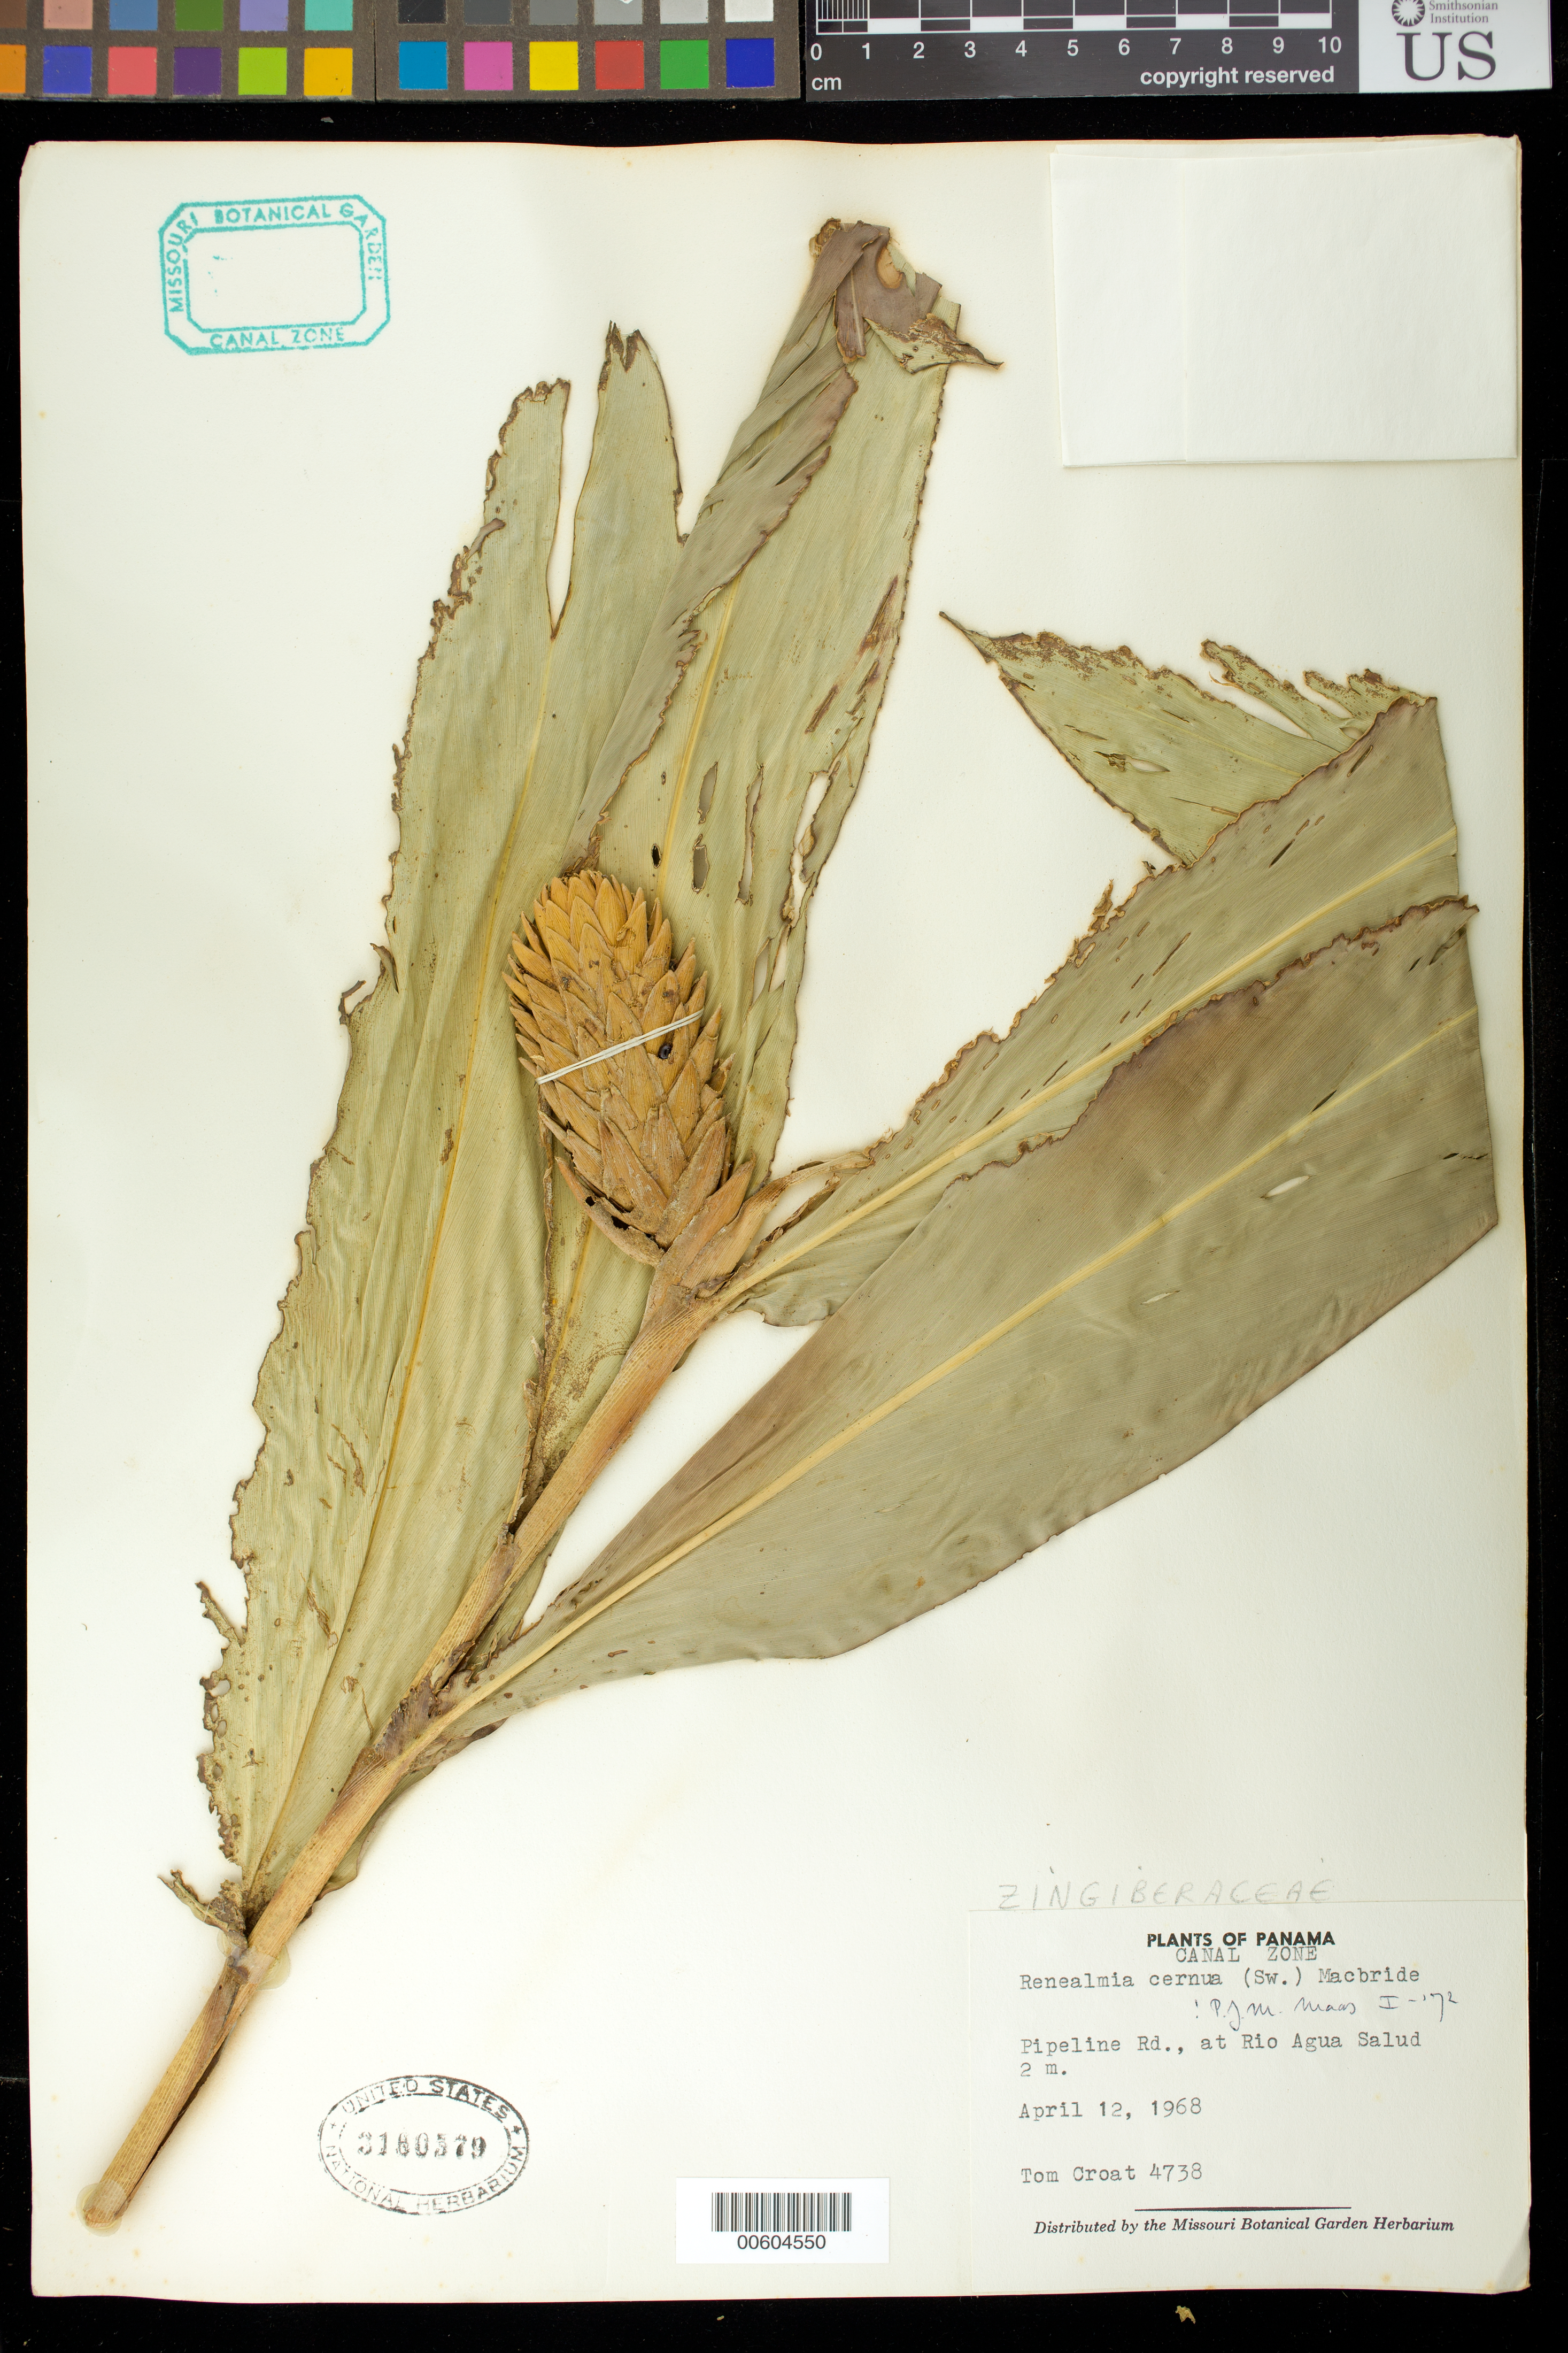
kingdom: Plantae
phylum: Tracheophyta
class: Liliopsida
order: Zingiberales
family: Zingiberaceae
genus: Renealmia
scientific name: Renealmia cernua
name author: (Sw. ex Roem. & Schult.) J.F. Macbr.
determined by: Croat, Thomas B., Missouri Botanical Garden (MO)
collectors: T. B. Croat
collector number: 4738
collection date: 1968-04-12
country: Panama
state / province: Colón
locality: Pipeline Rd at Rio Agua Salud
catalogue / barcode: US 3160579